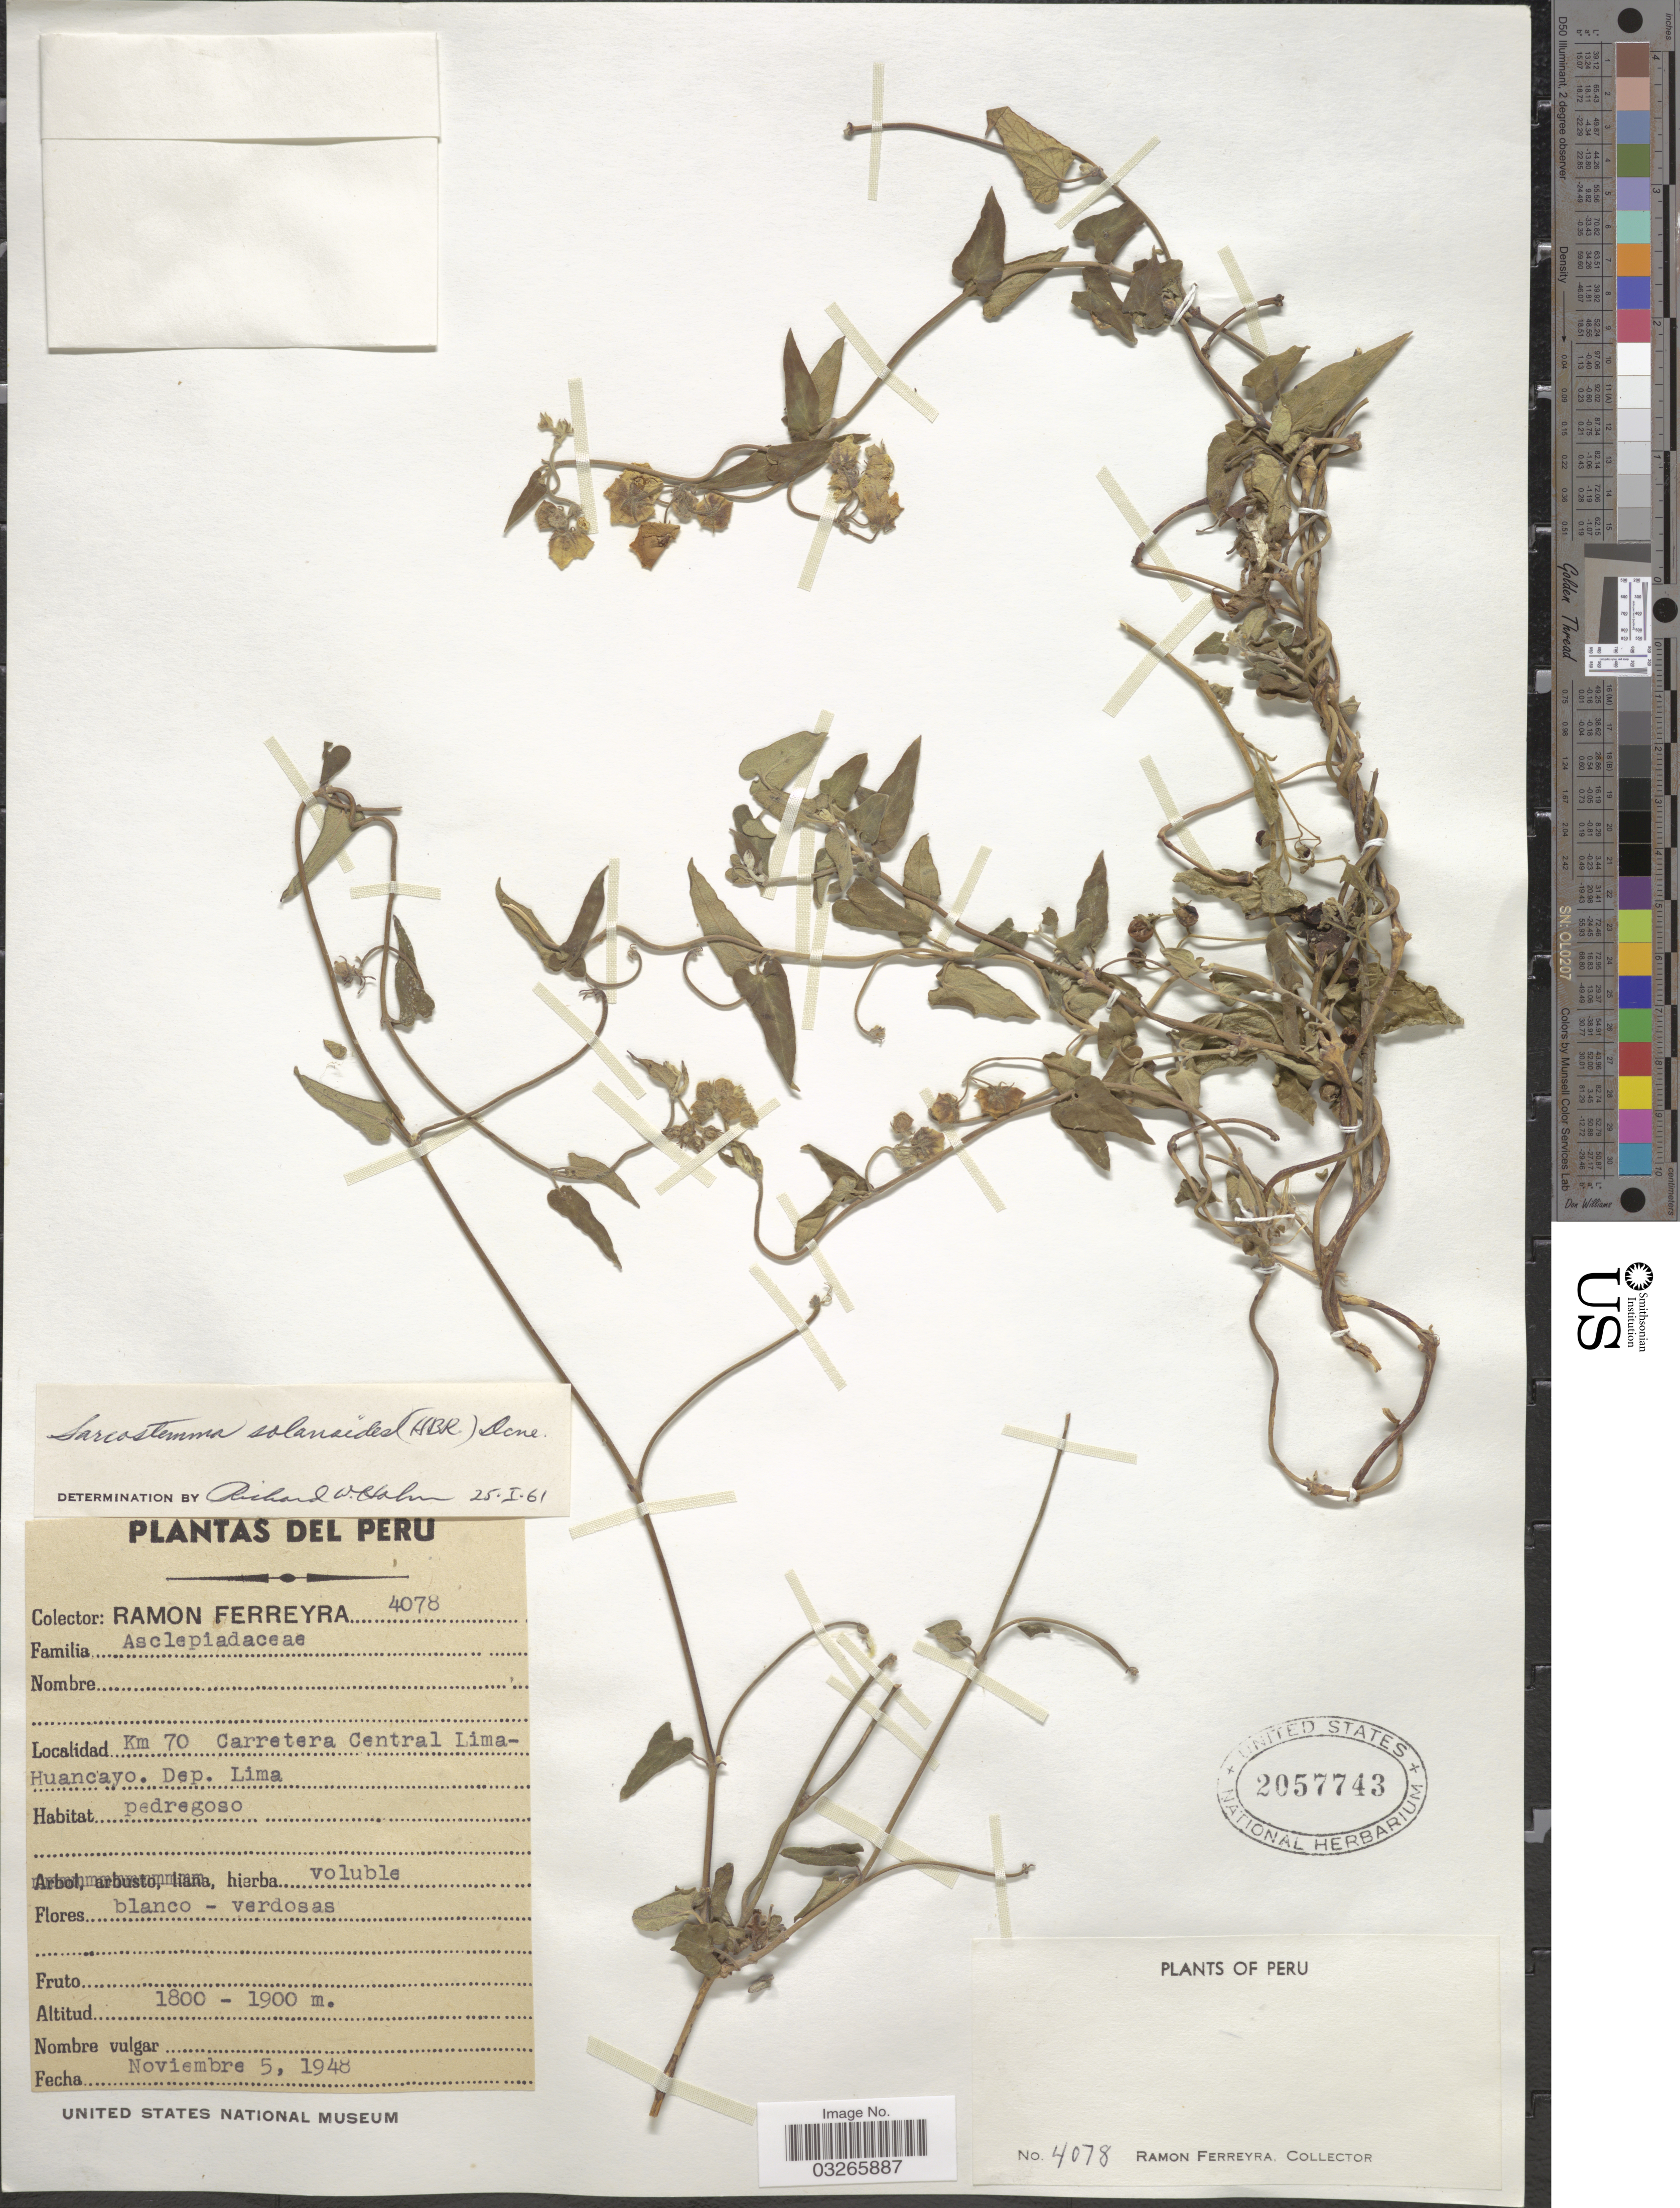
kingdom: Plantae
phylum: Tracheophyta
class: Magnoliopsida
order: Gentianales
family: Apocynaceae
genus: Sarcostemma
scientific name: Sarcostemma solanoides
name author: (Kunth) Decne.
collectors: R. A. Ferreyra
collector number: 4078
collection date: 1948-11-05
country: Peru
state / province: Lima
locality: Km 70 Carretera Central Lima-Huancayo. Dep. Lima.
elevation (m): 1800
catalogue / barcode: US 2057743